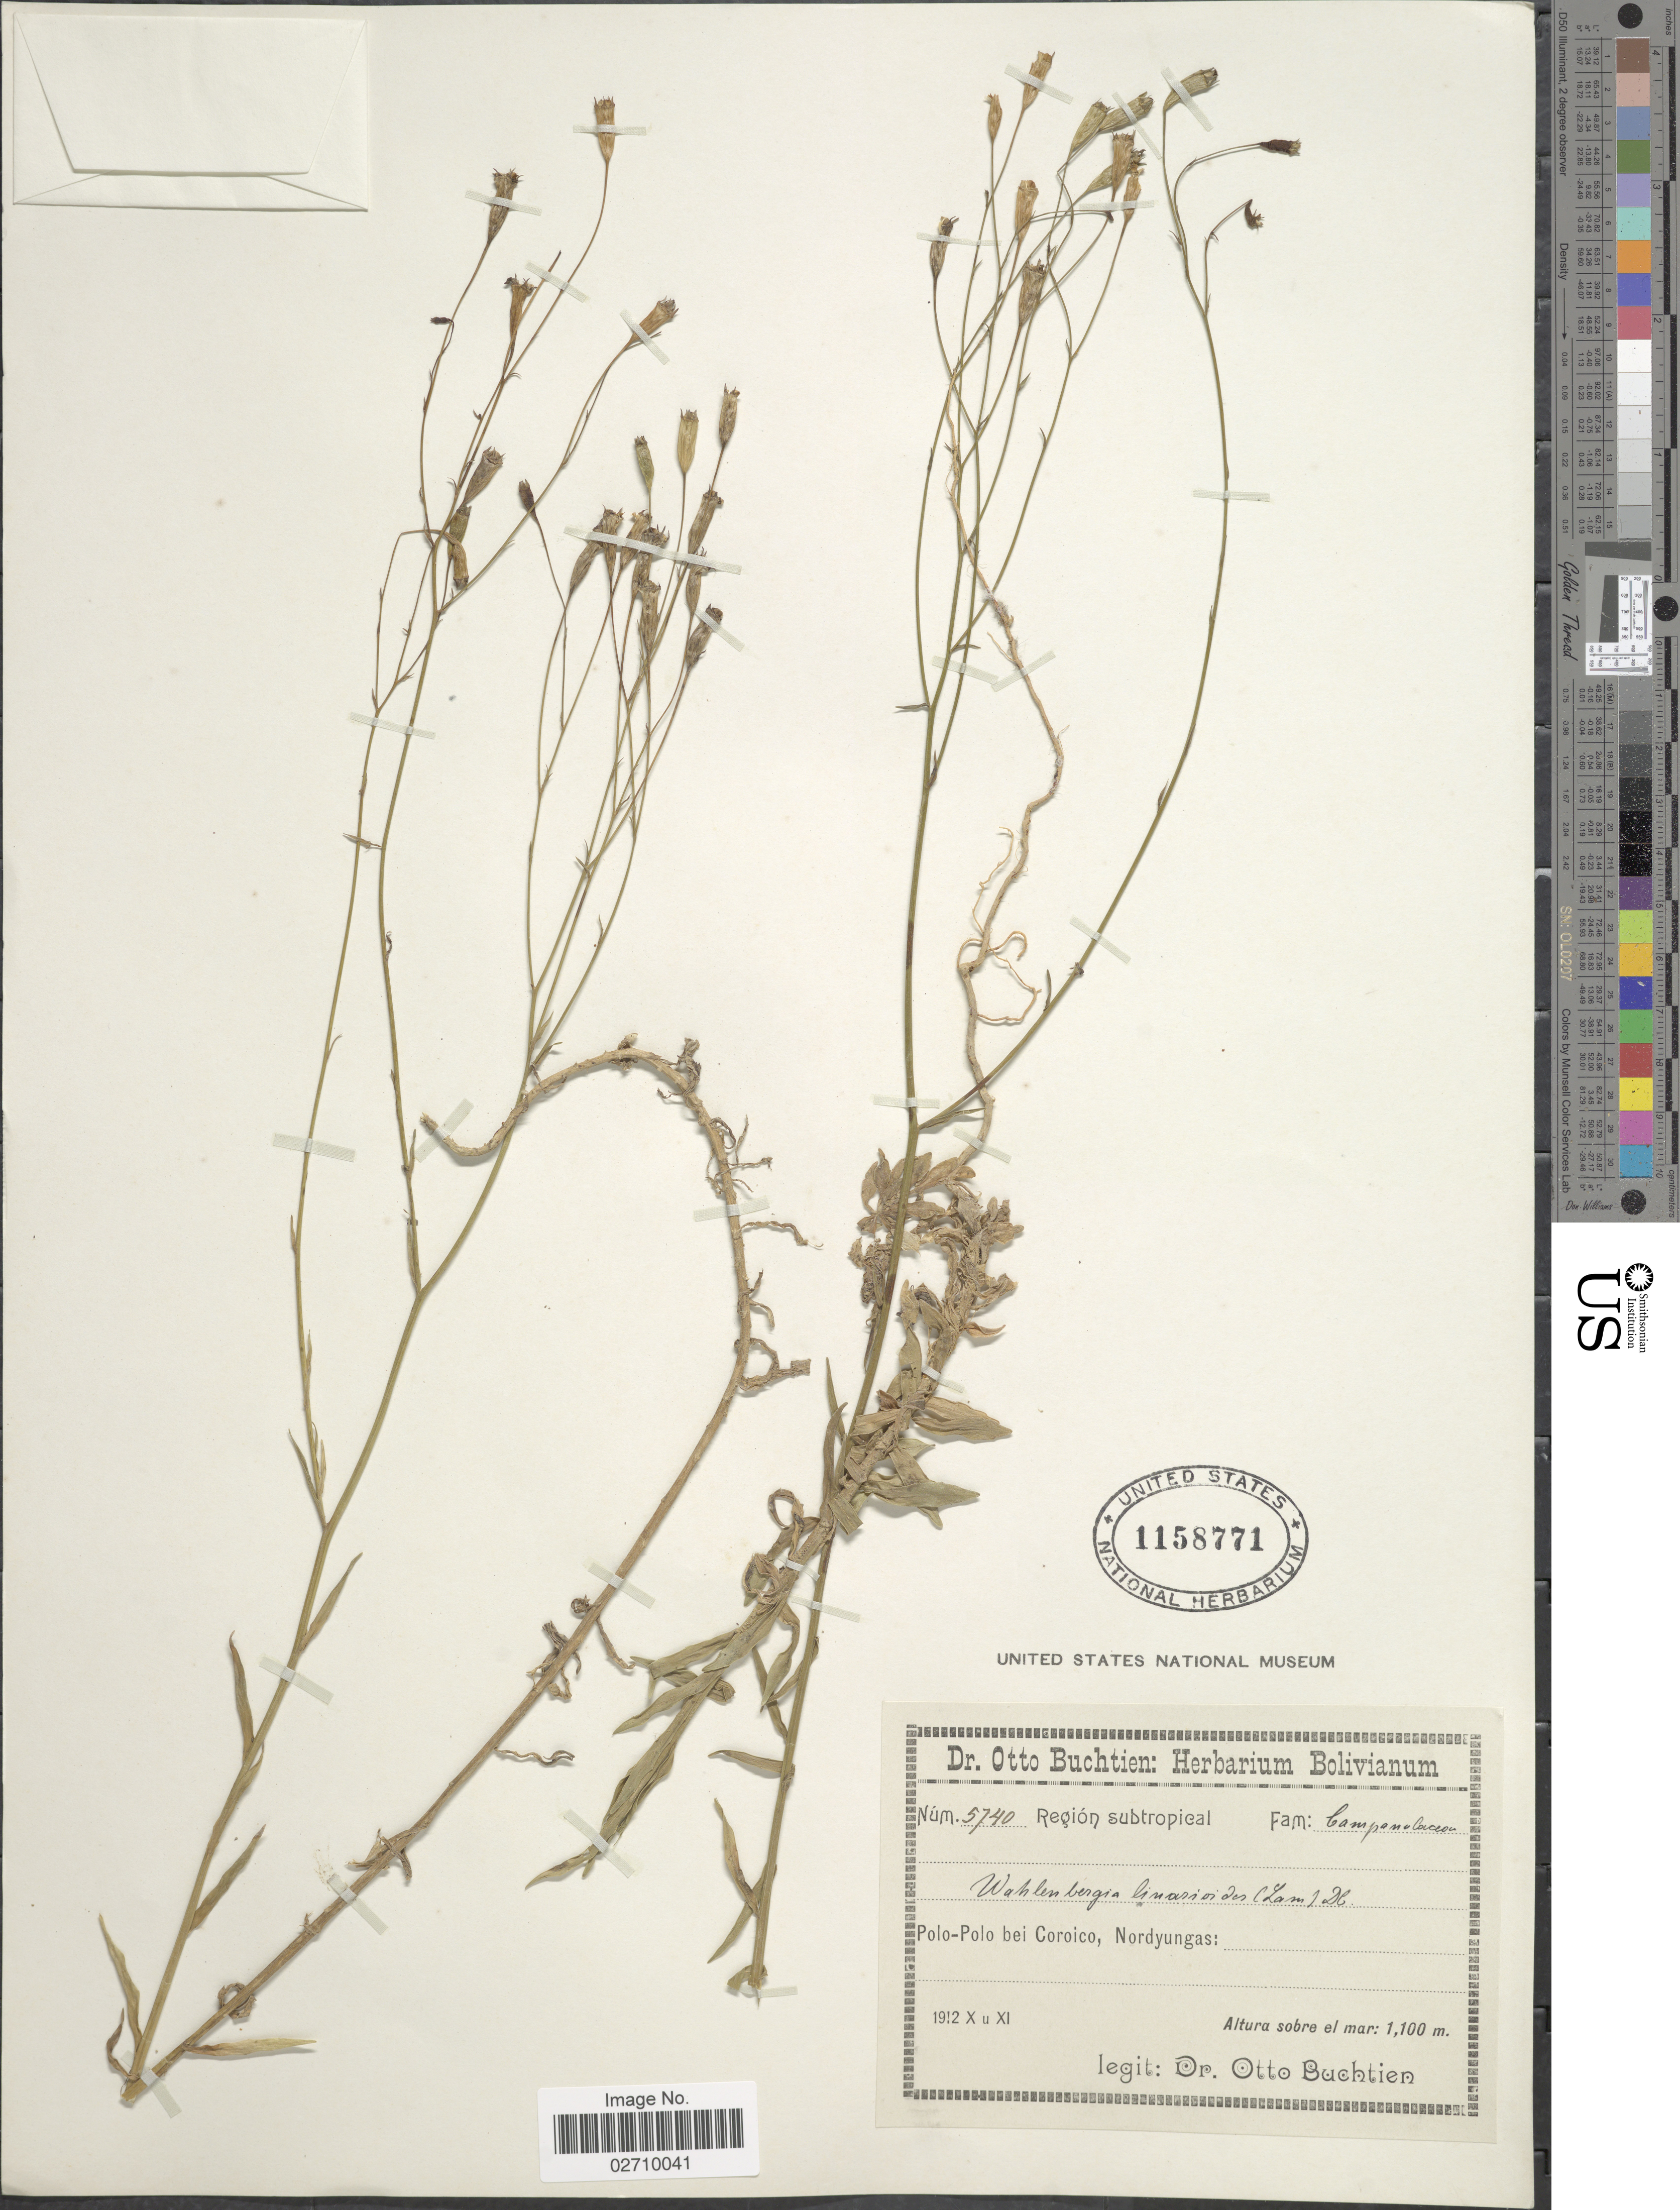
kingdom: Plantae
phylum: Tracheophyta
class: Magnoliopsida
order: Asterales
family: Campanulaceae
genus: Wahlenbergia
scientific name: Wahlenbergia linarioides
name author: (Lam.) A. DC.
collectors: O. Buchtien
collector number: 5740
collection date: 1912-10/1912-11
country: Bolivia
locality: Polo-Polo bei Coroico, Nordyungas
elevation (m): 1100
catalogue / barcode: US 1158771